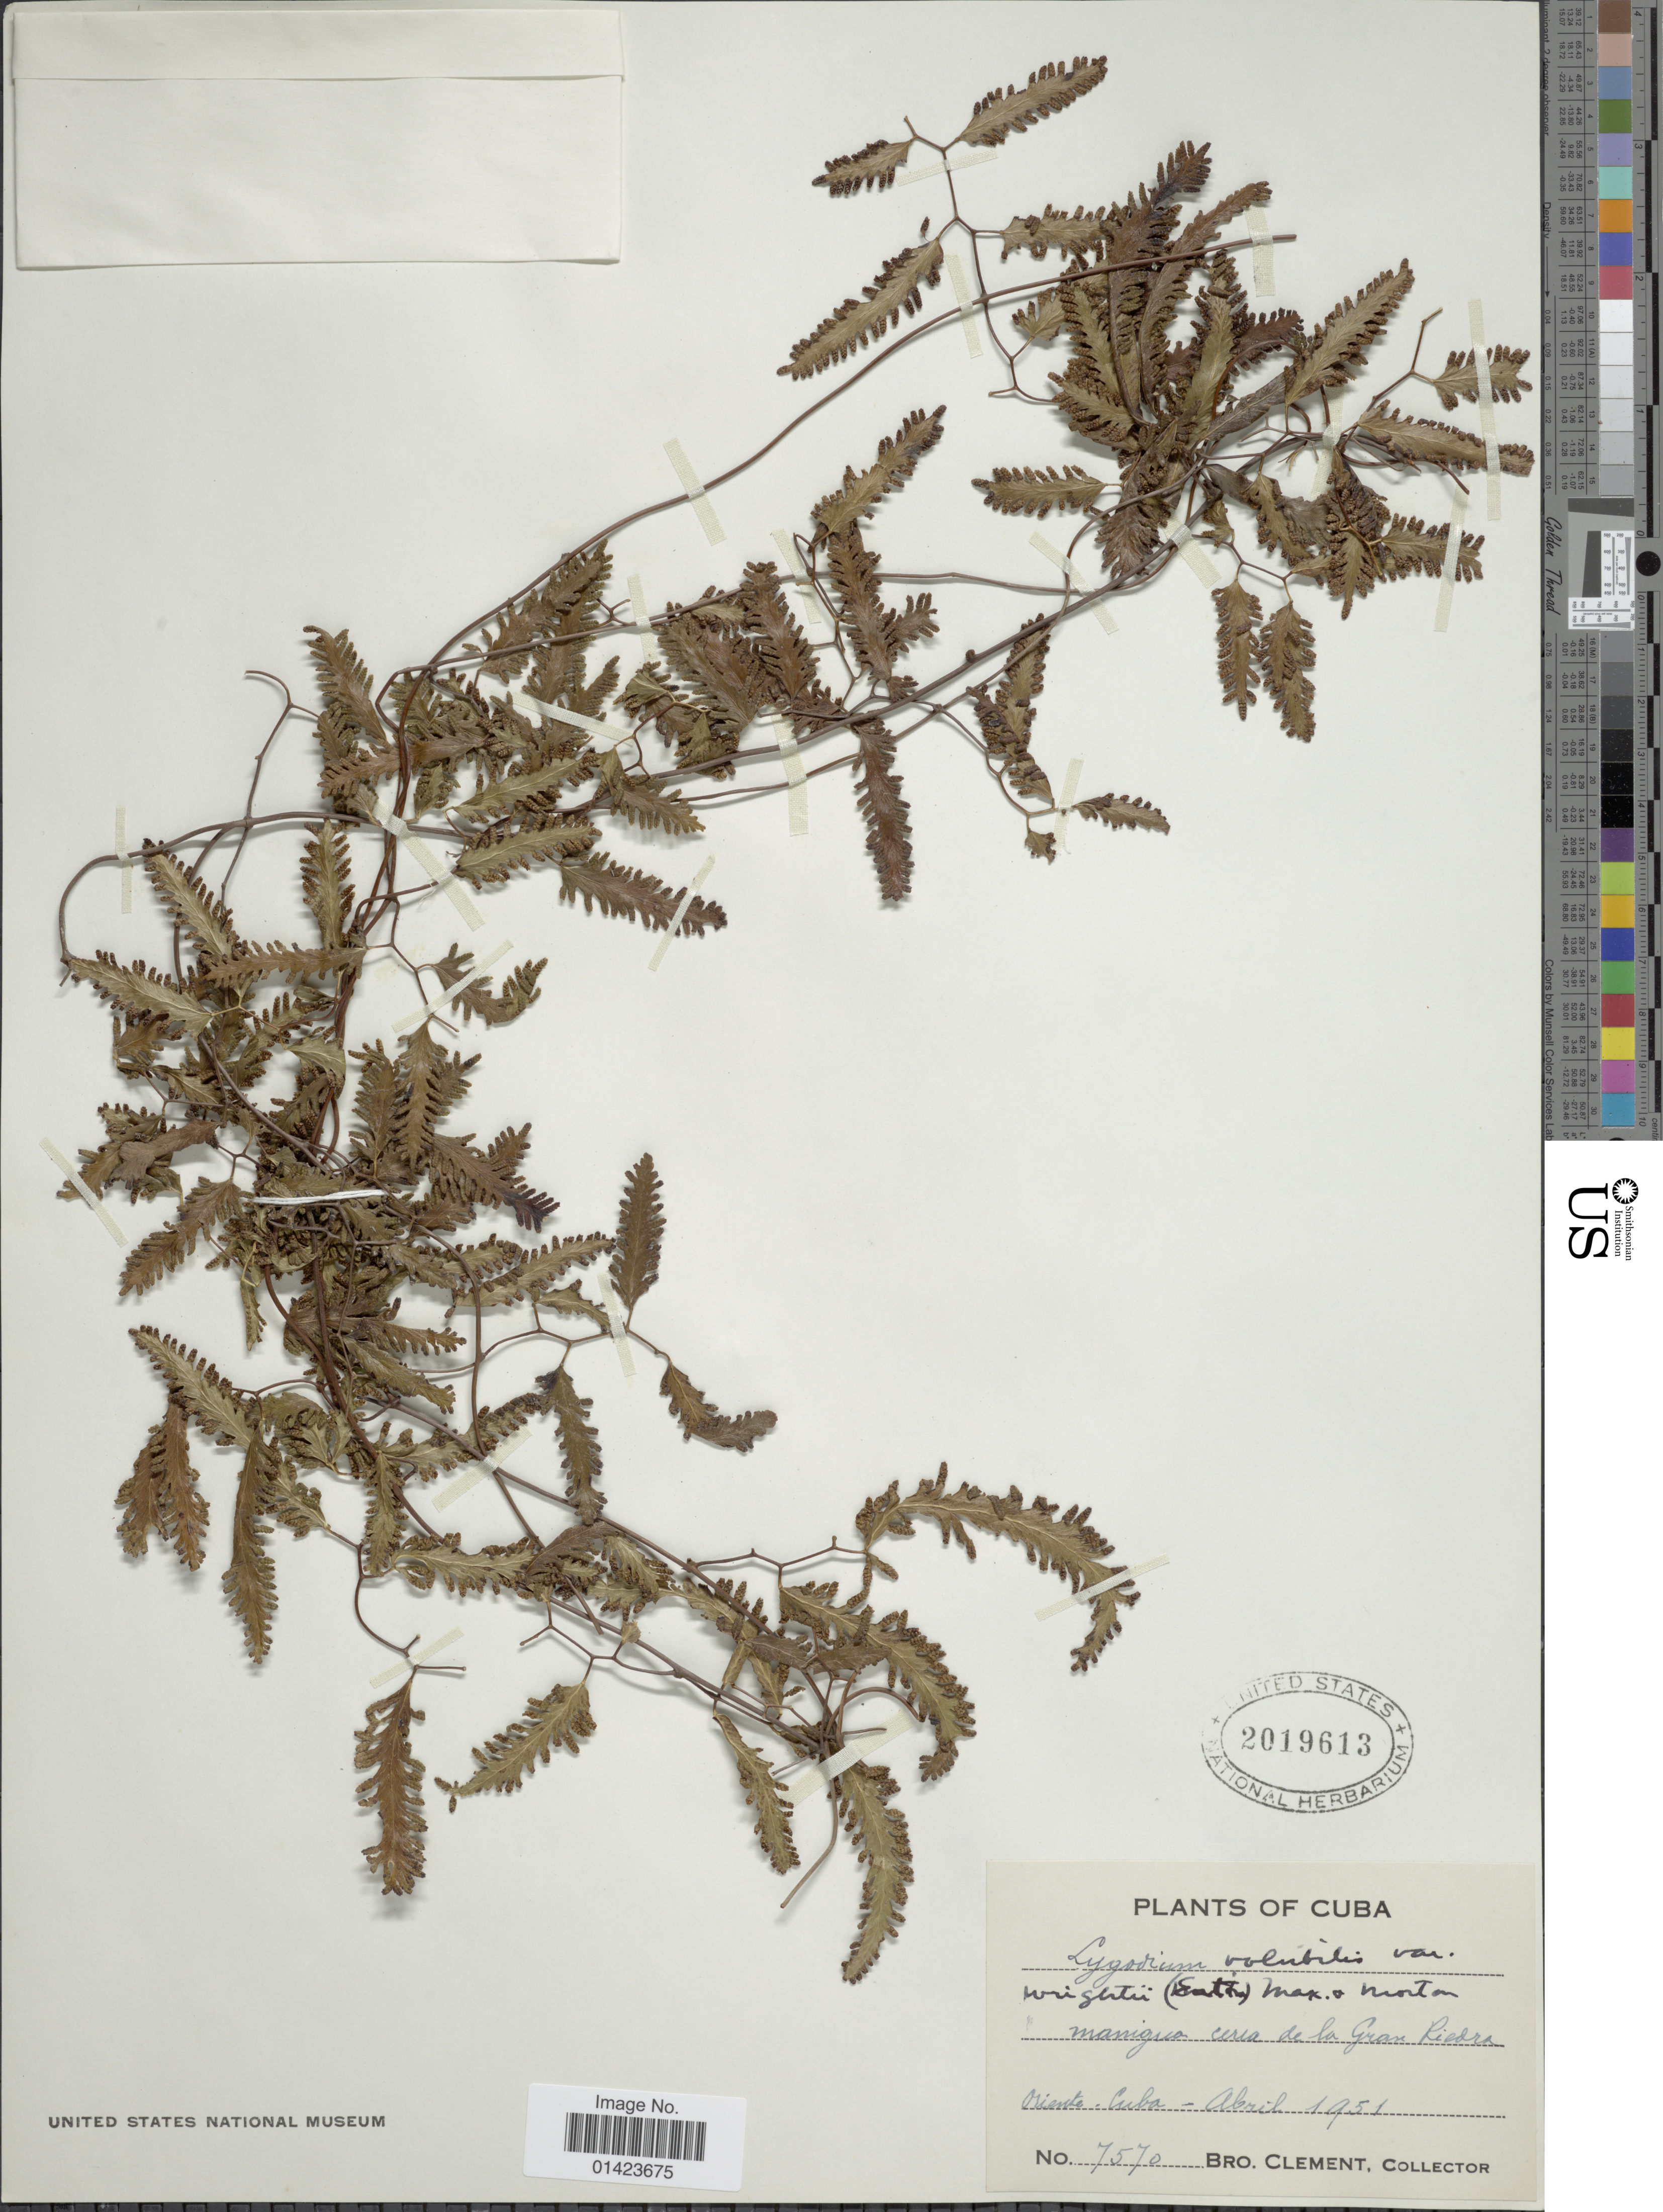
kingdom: Plantae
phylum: Tracheophyta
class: Polypodiopsida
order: Schizaeales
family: Lygodiaceae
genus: Lygodium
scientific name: Lygodium volubile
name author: Sw.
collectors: B. Clement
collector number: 7570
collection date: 1951-04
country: Cuba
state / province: Oriente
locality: Manigua cerra de la Gran Riedra, Oriente, Cuba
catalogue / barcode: US 2019613